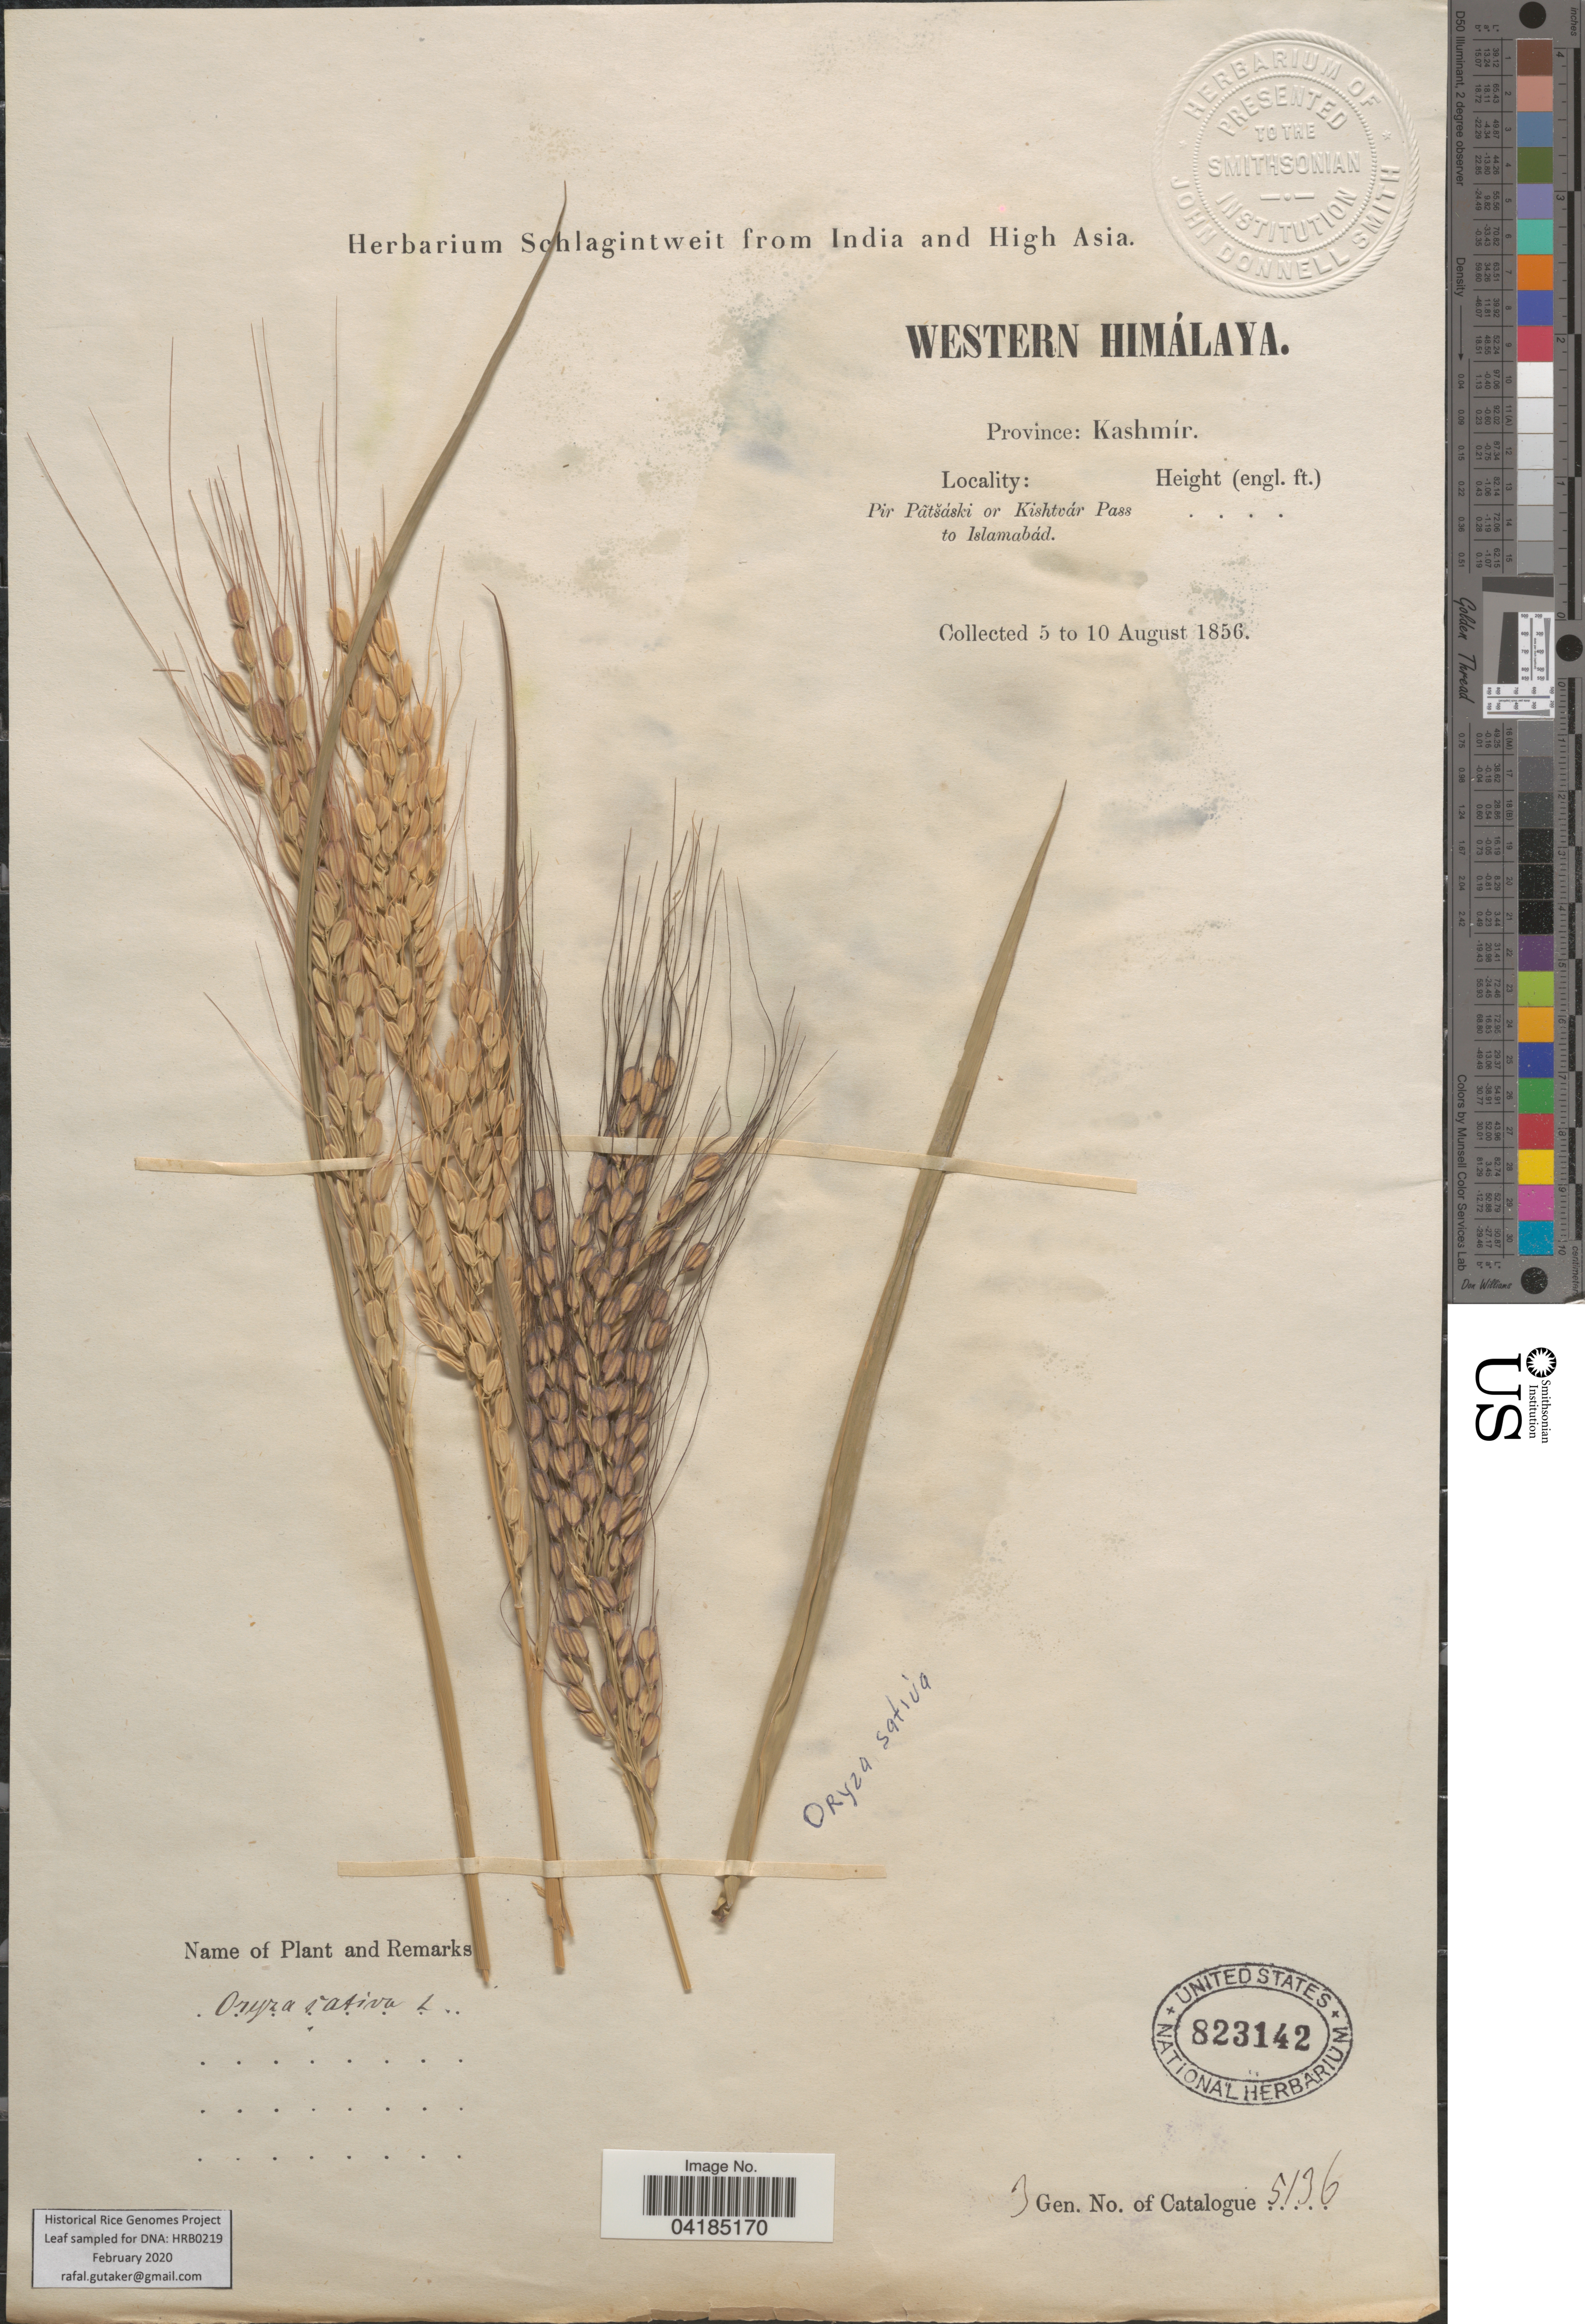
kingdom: Plantae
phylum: Tracheophyta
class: Liliopsida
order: Poales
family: Poaceae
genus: Oryza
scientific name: Oryza sativa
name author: L.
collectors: ex herb. Schlagintweit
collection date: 1856-08-05/1856-08-10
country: India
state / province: Jammu and Kashmir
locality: Western Himálaya. Province: Kashmír. Pir Patsáski or Kishtvár Pass to Islamabád.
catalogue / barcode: US 823142